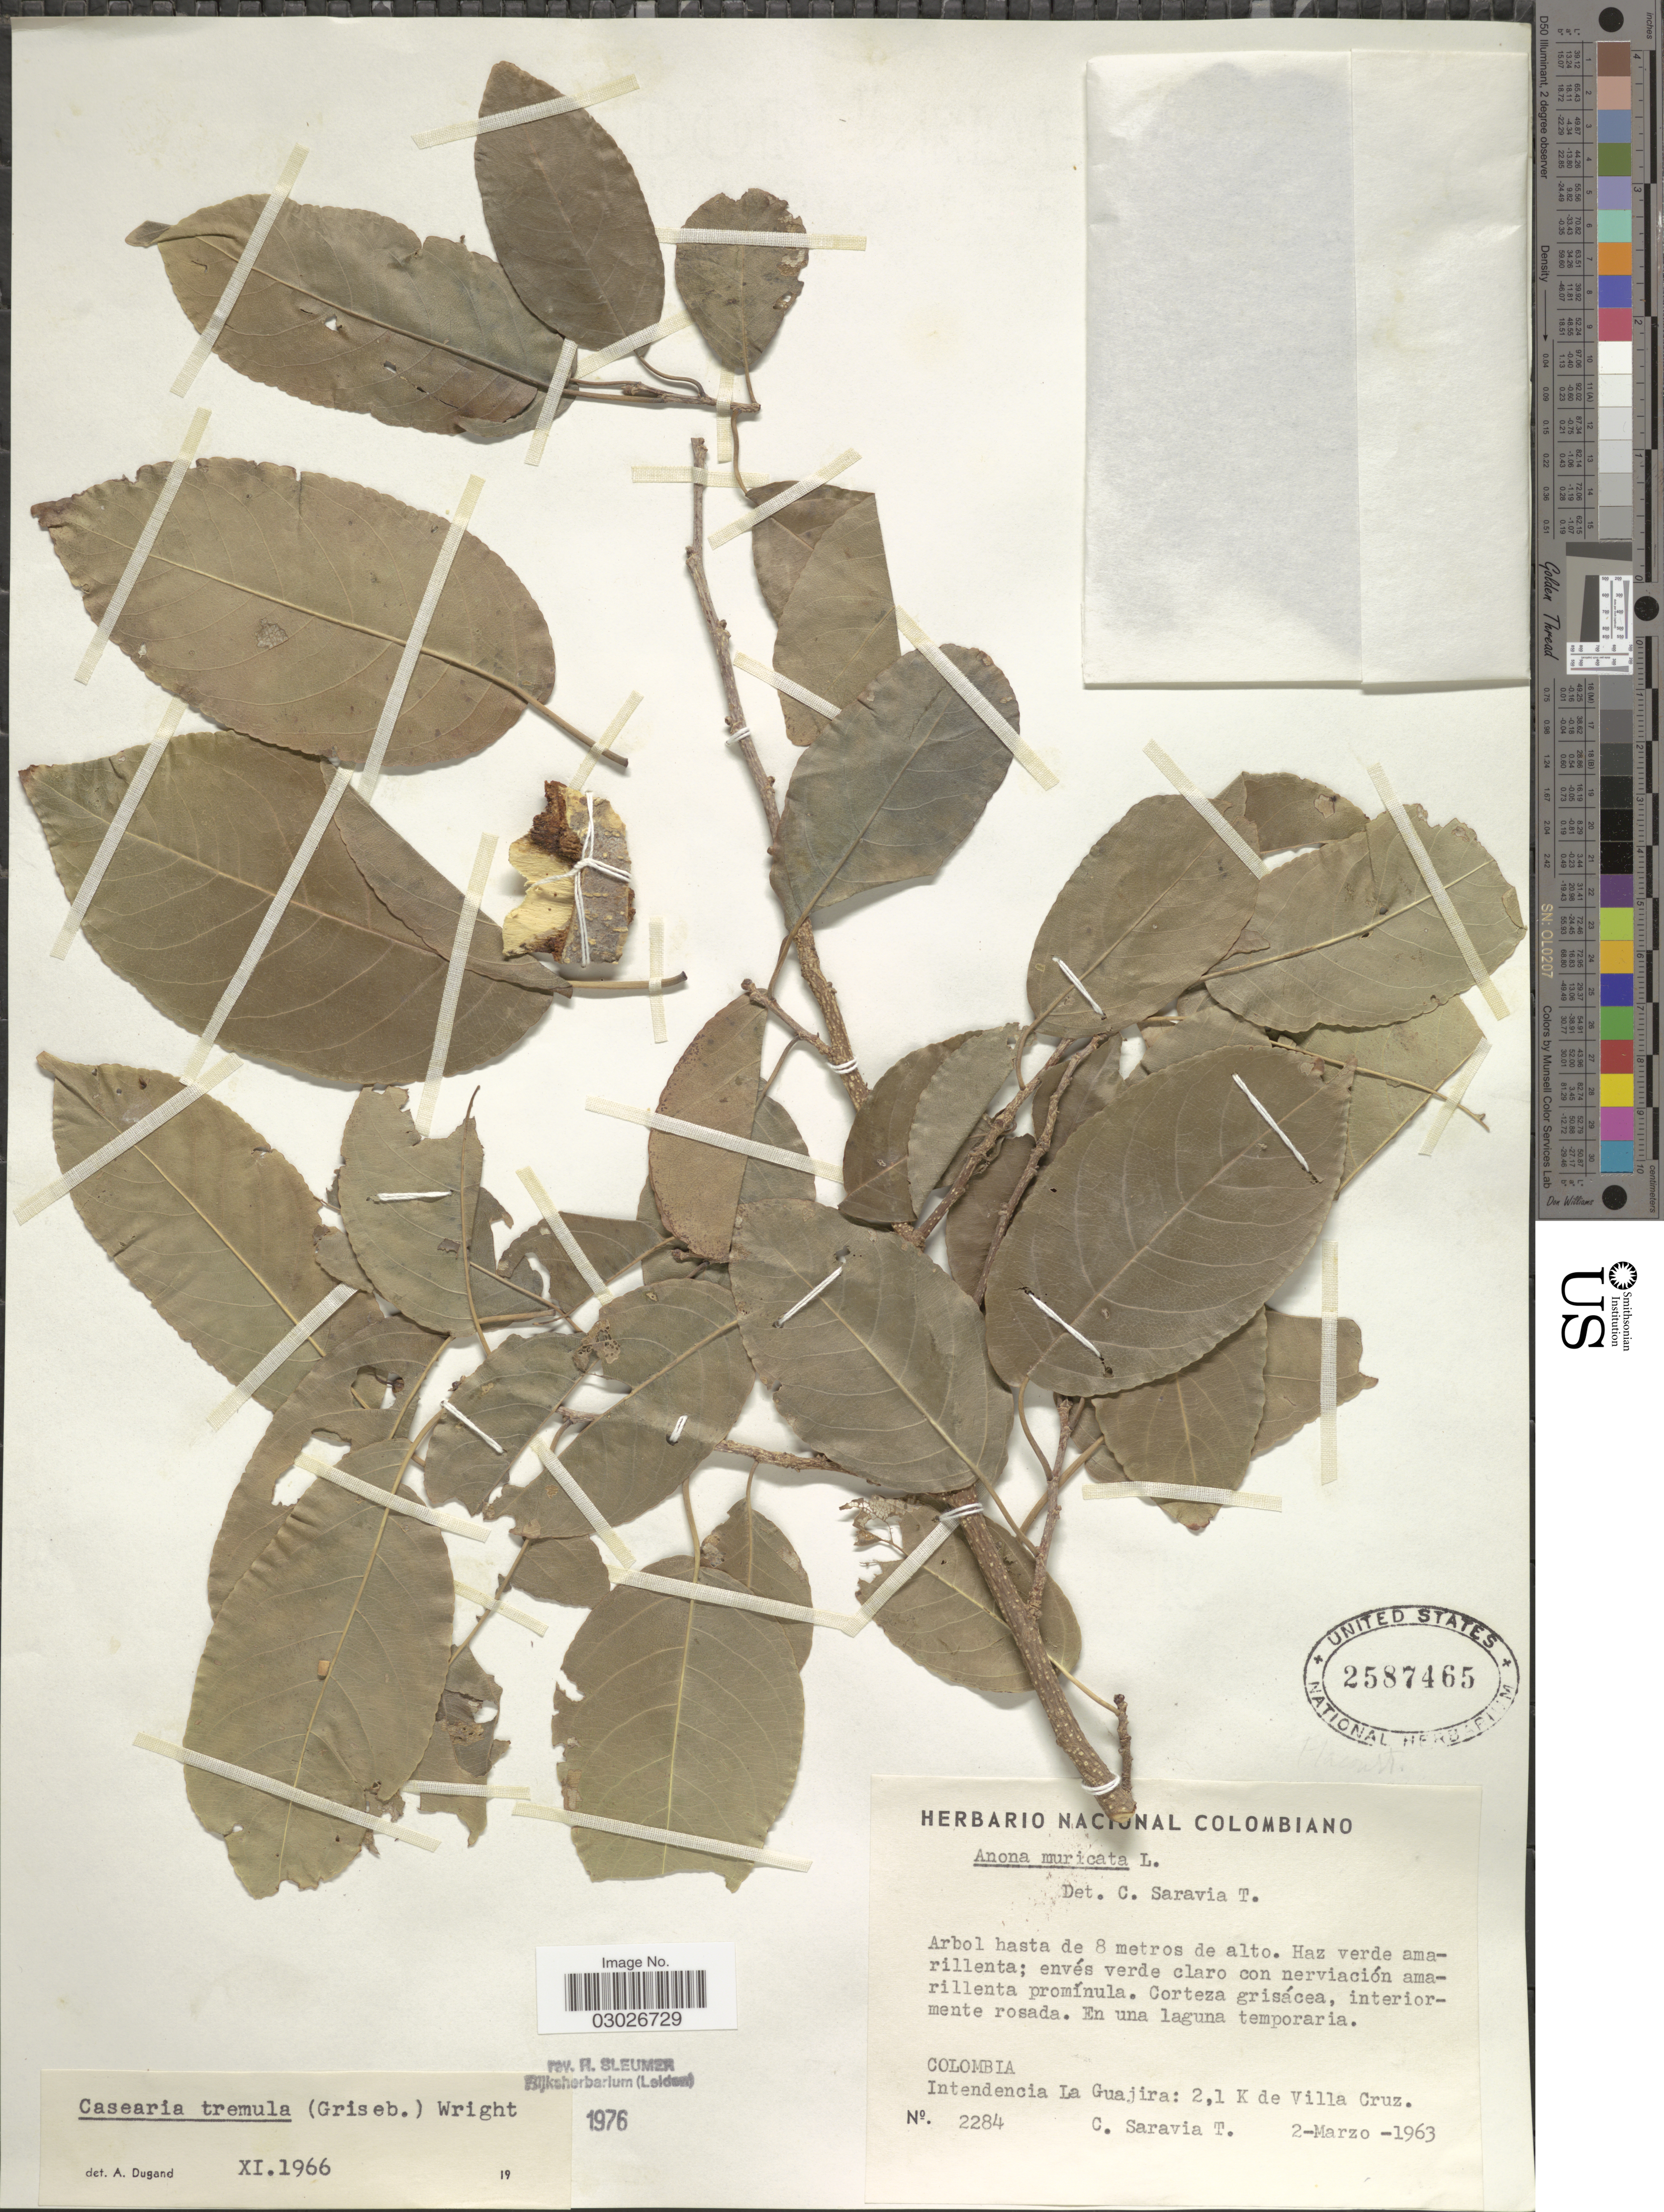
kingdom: Plantae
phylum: Tracheophyta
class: Magnoliopsida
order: Malpighiales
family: Salicaceae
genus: Casearia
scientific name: Casearia tremula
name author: (Griseb.) Griseb. ex C. Wright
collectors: C. Saravia T.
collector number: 2284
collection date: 1963-03-02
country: Colombia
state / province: La Guajira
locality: Intendencia La Guajira: 2.1 K de Villa Cruz.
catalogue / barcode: US 2587465